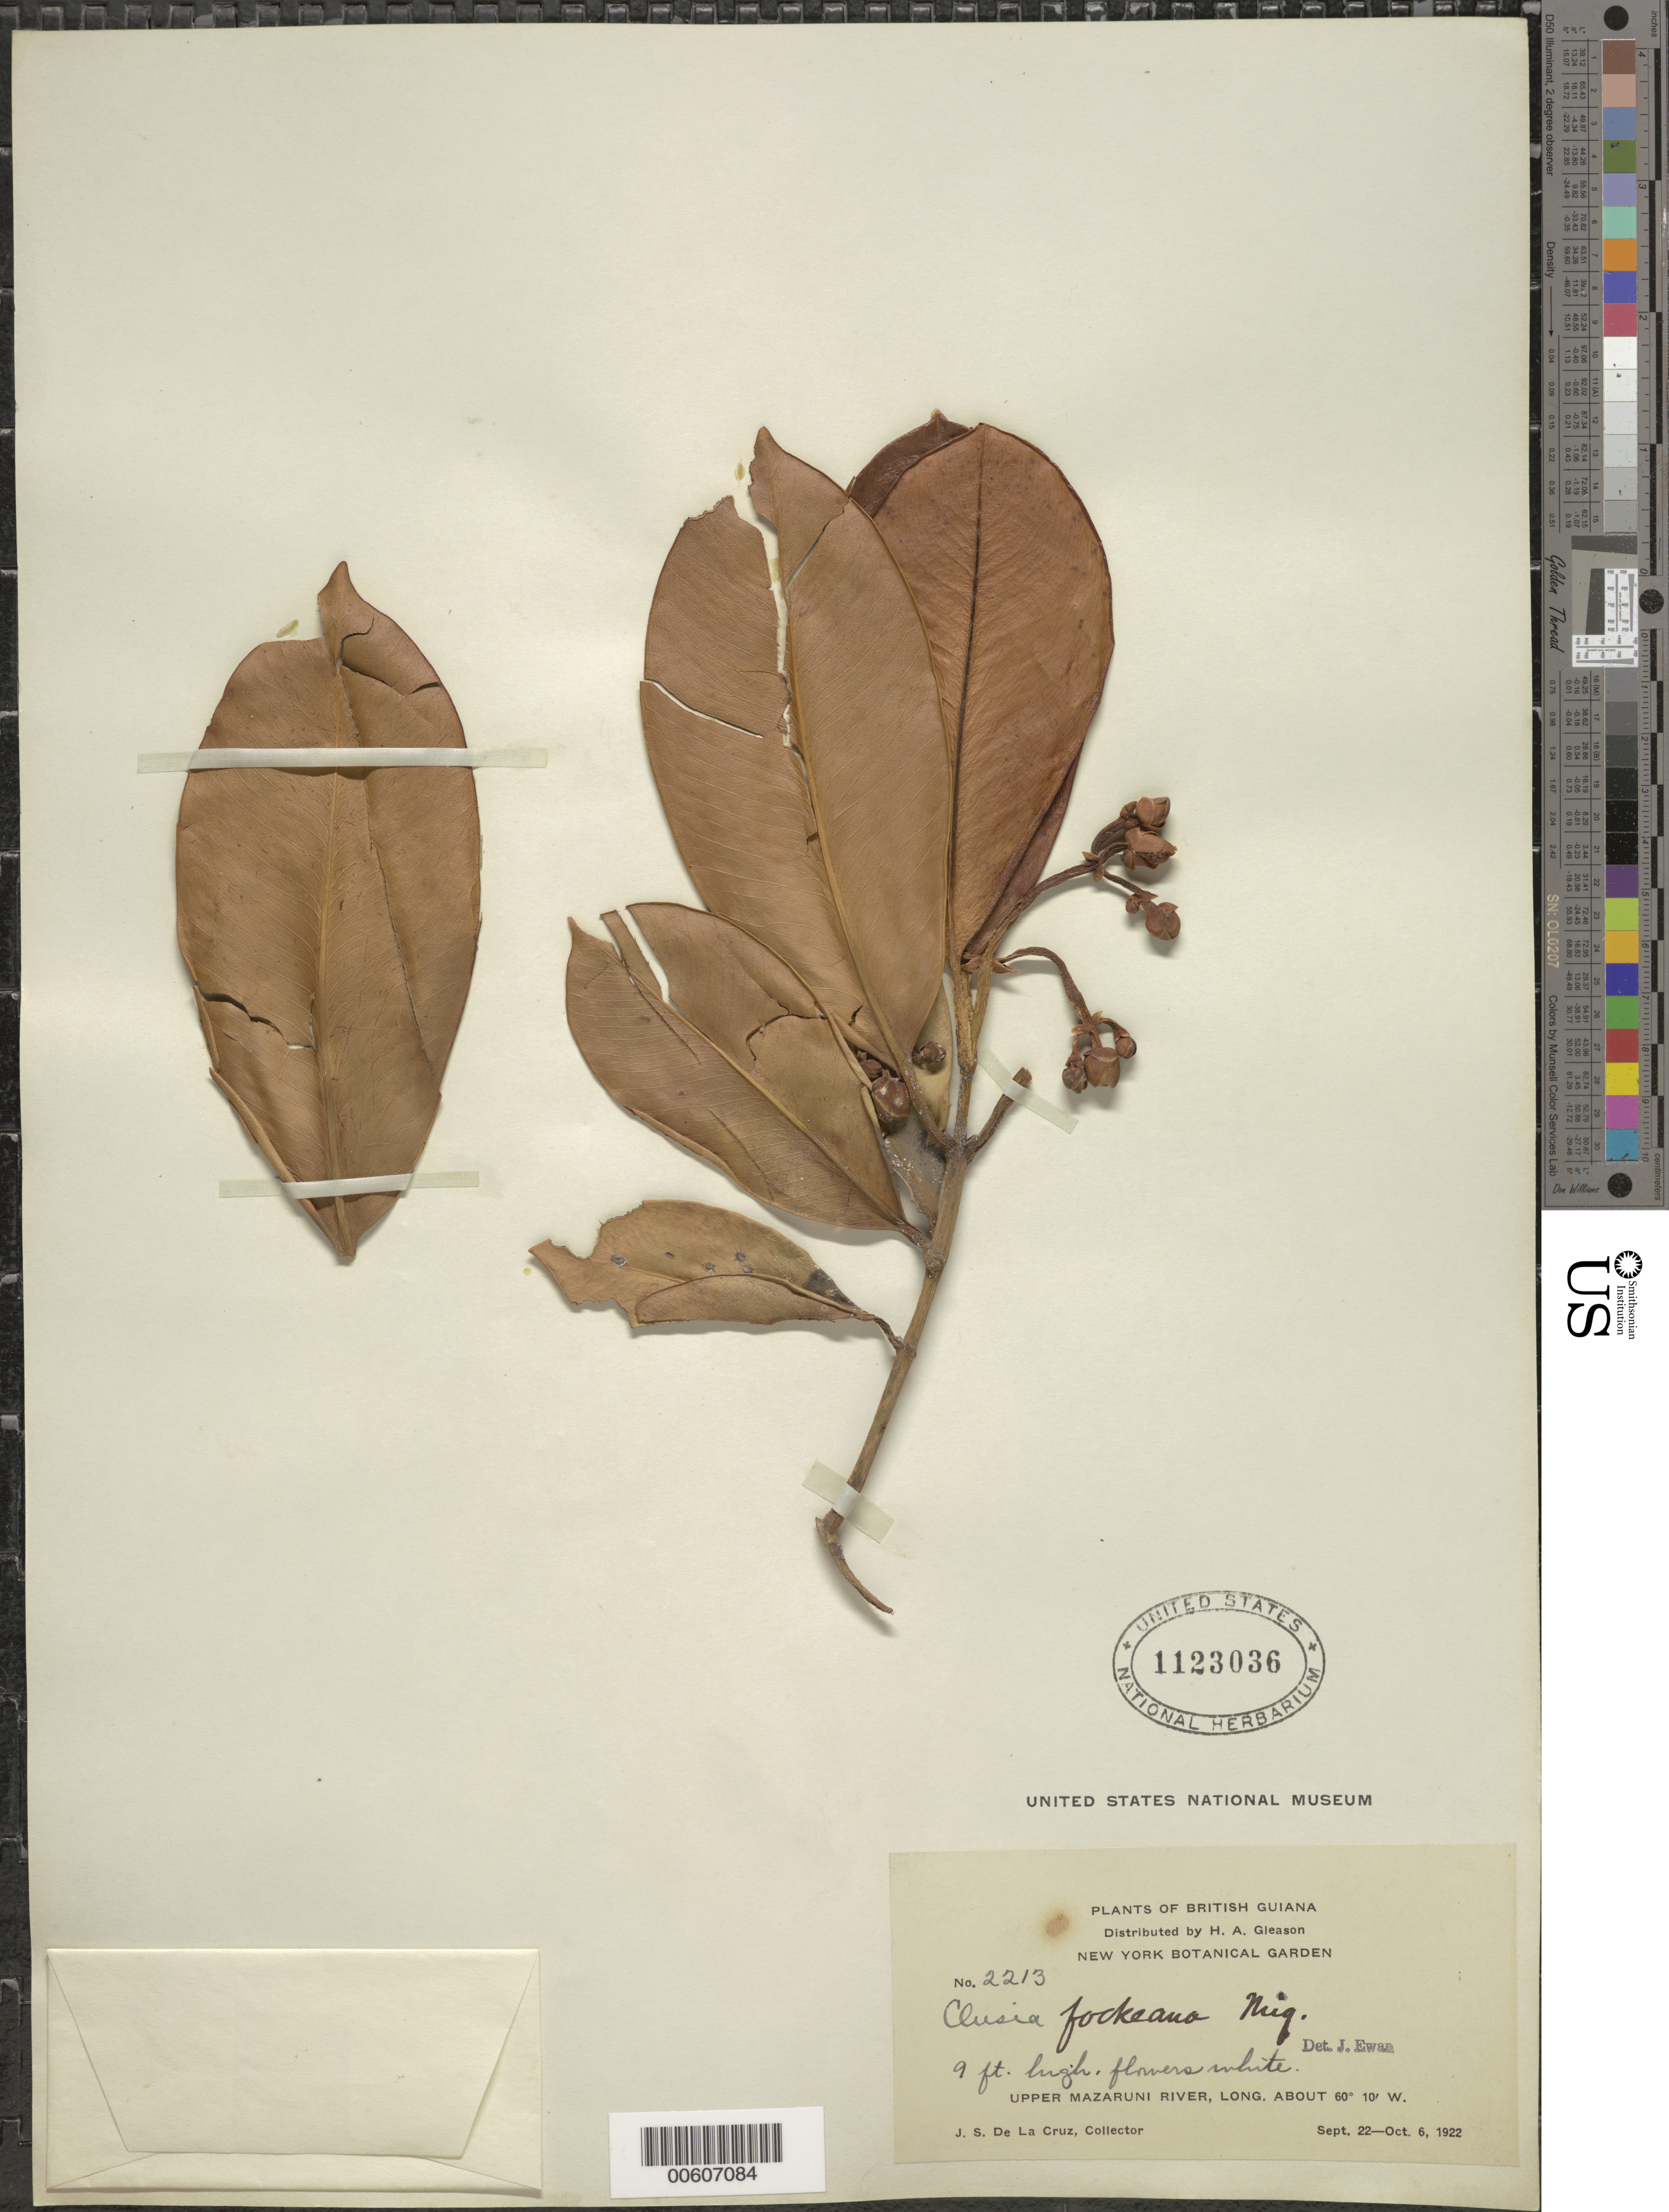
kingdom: Plantae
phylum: Tracheophyta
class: Magnoliopsida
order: Malpighiales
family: Clusiaceae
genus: Clusia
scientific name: Clusia fockeana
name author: Miq.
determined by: Ewan, J. A.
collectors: J. S. de la Cruz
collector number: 2213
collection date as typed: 22-Sep-22 to 6-Oct-22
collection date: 1922-09-22/1922-10-06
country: Guyana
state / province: Cuyuni-Mazaruni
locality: Upper Mazaruni R.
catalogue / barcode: US 1123036